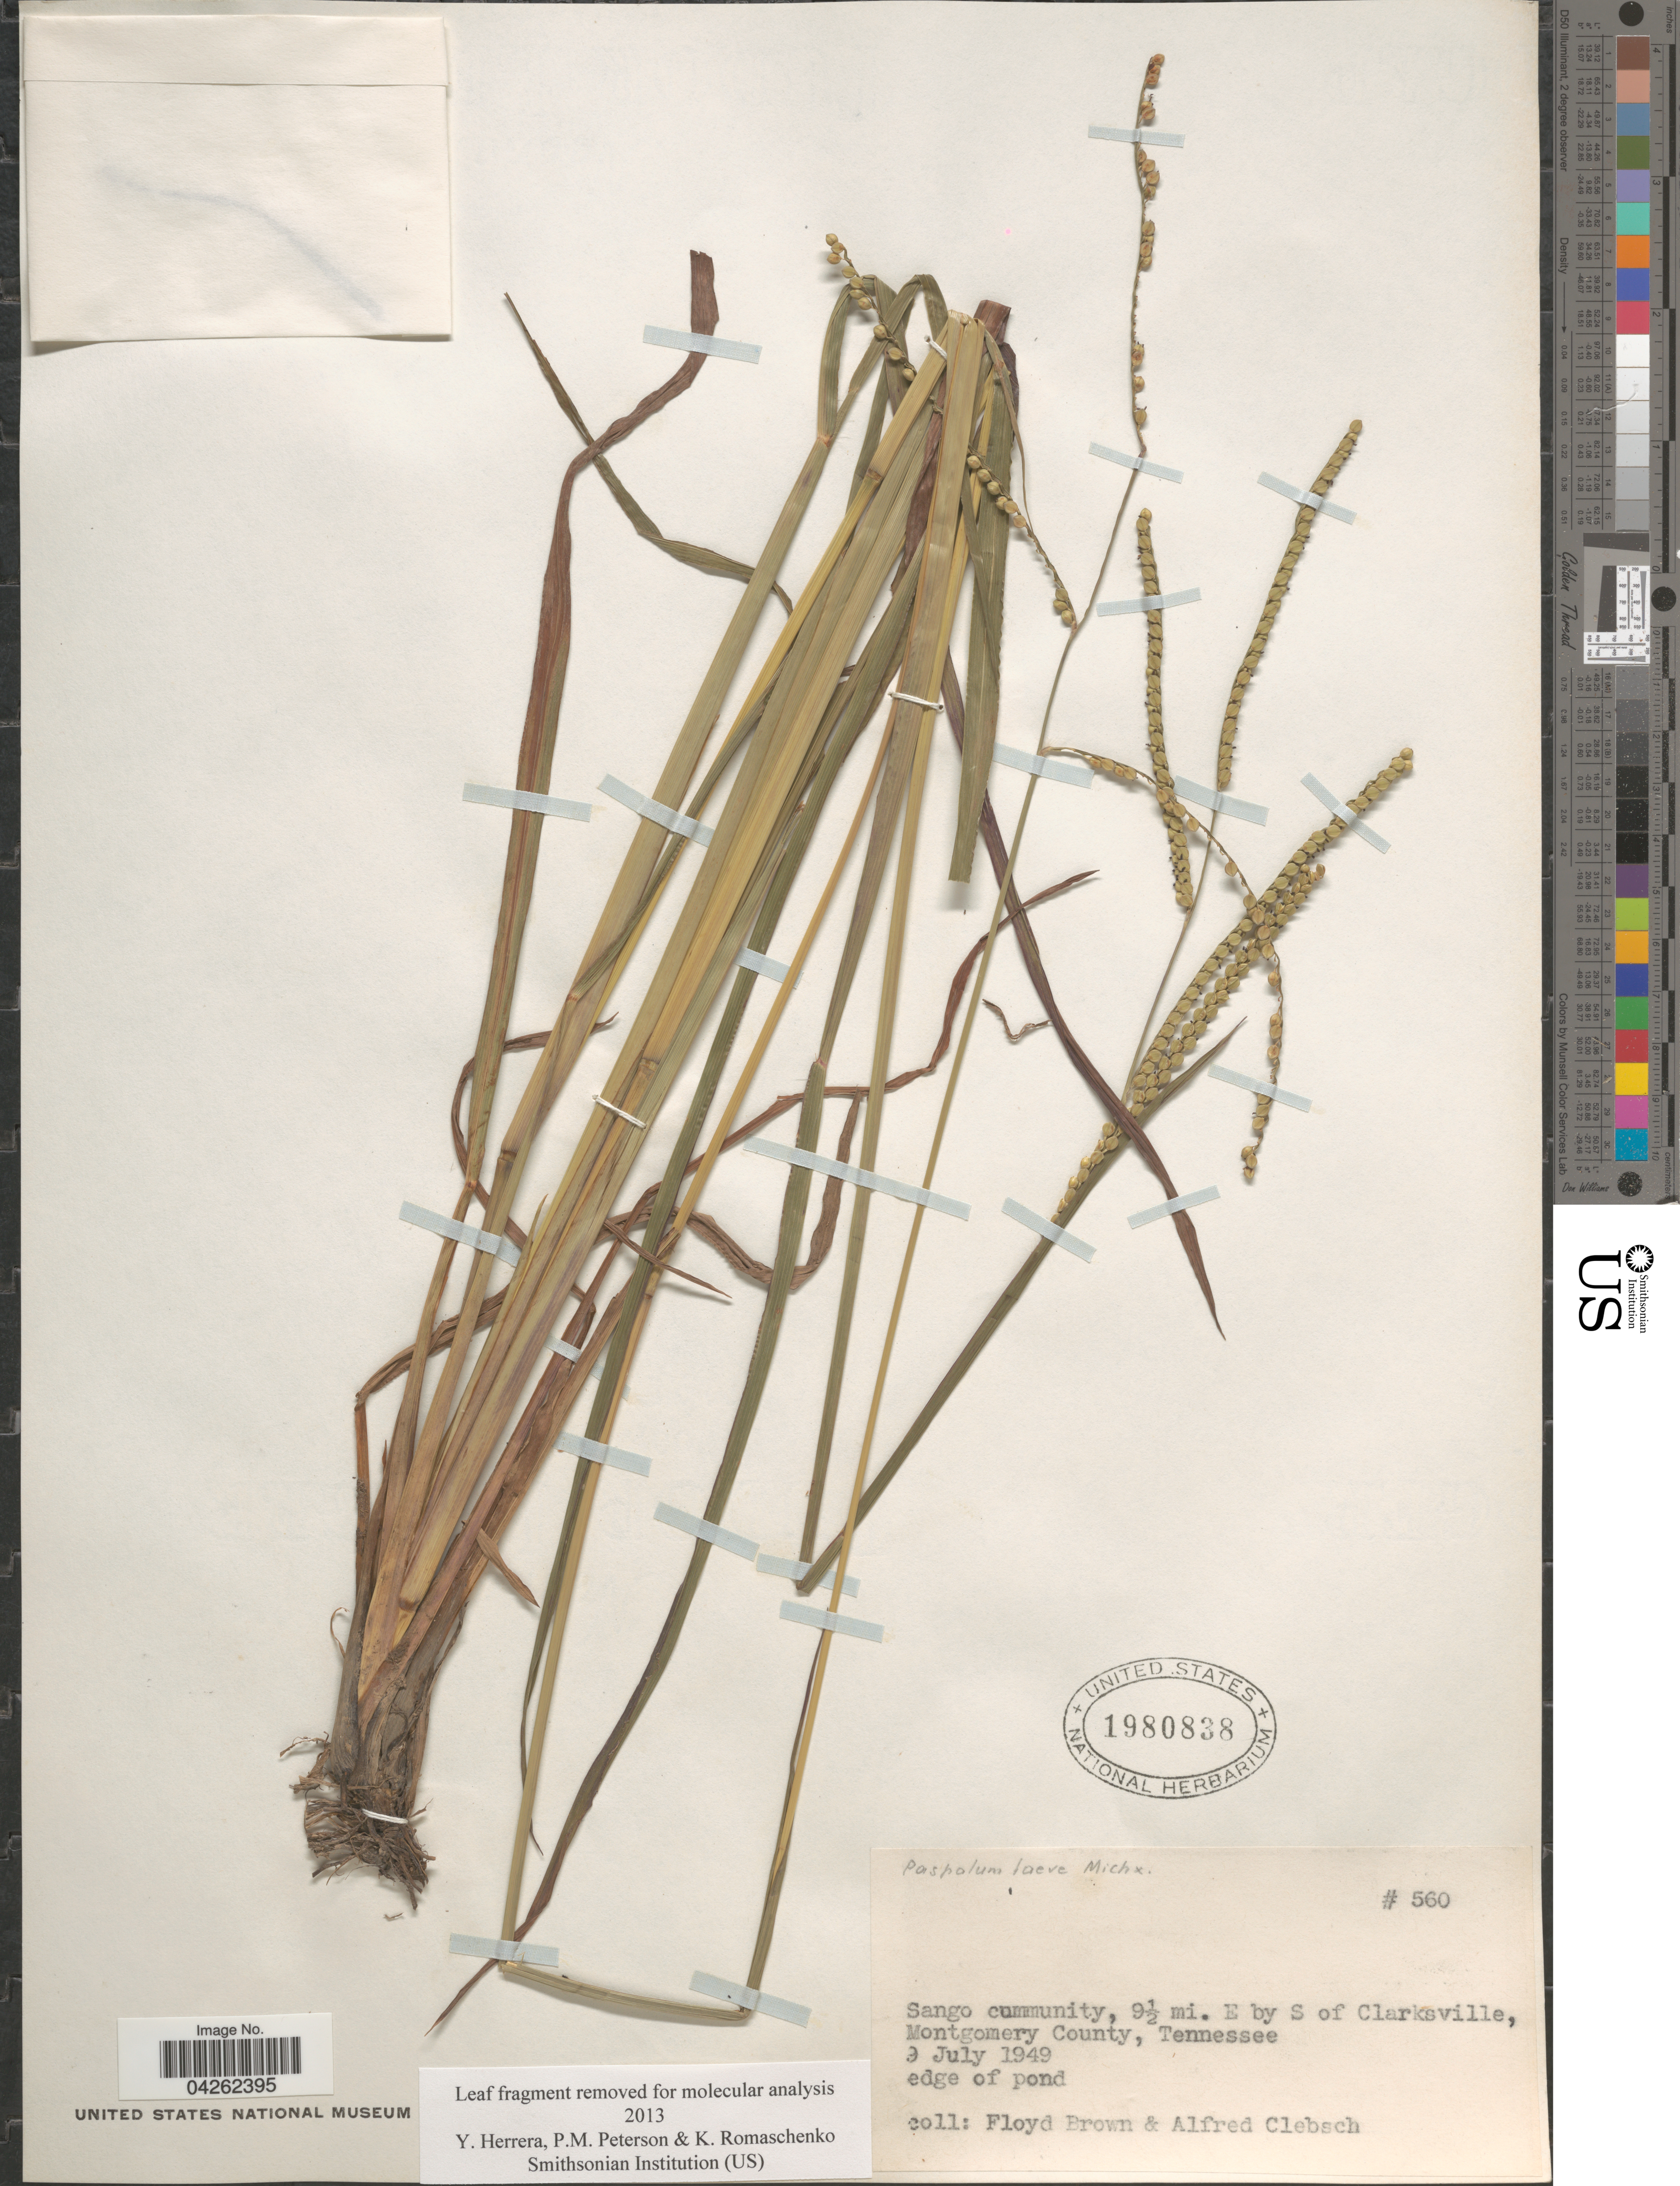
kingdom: Plantae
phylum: Tracheophyta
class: Liliopsida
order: Poales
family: Poaceae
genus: Paspalum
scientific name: Paspalum laeve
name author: Michx.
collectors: F. Brown & A. Clebsch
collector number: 560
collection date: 1949-07-09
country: United States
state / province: Tennessee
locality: Sango community, 9½ mi. E by S of Clarksville, Montgomery County. Edge of pond.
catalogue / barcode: US 1980838